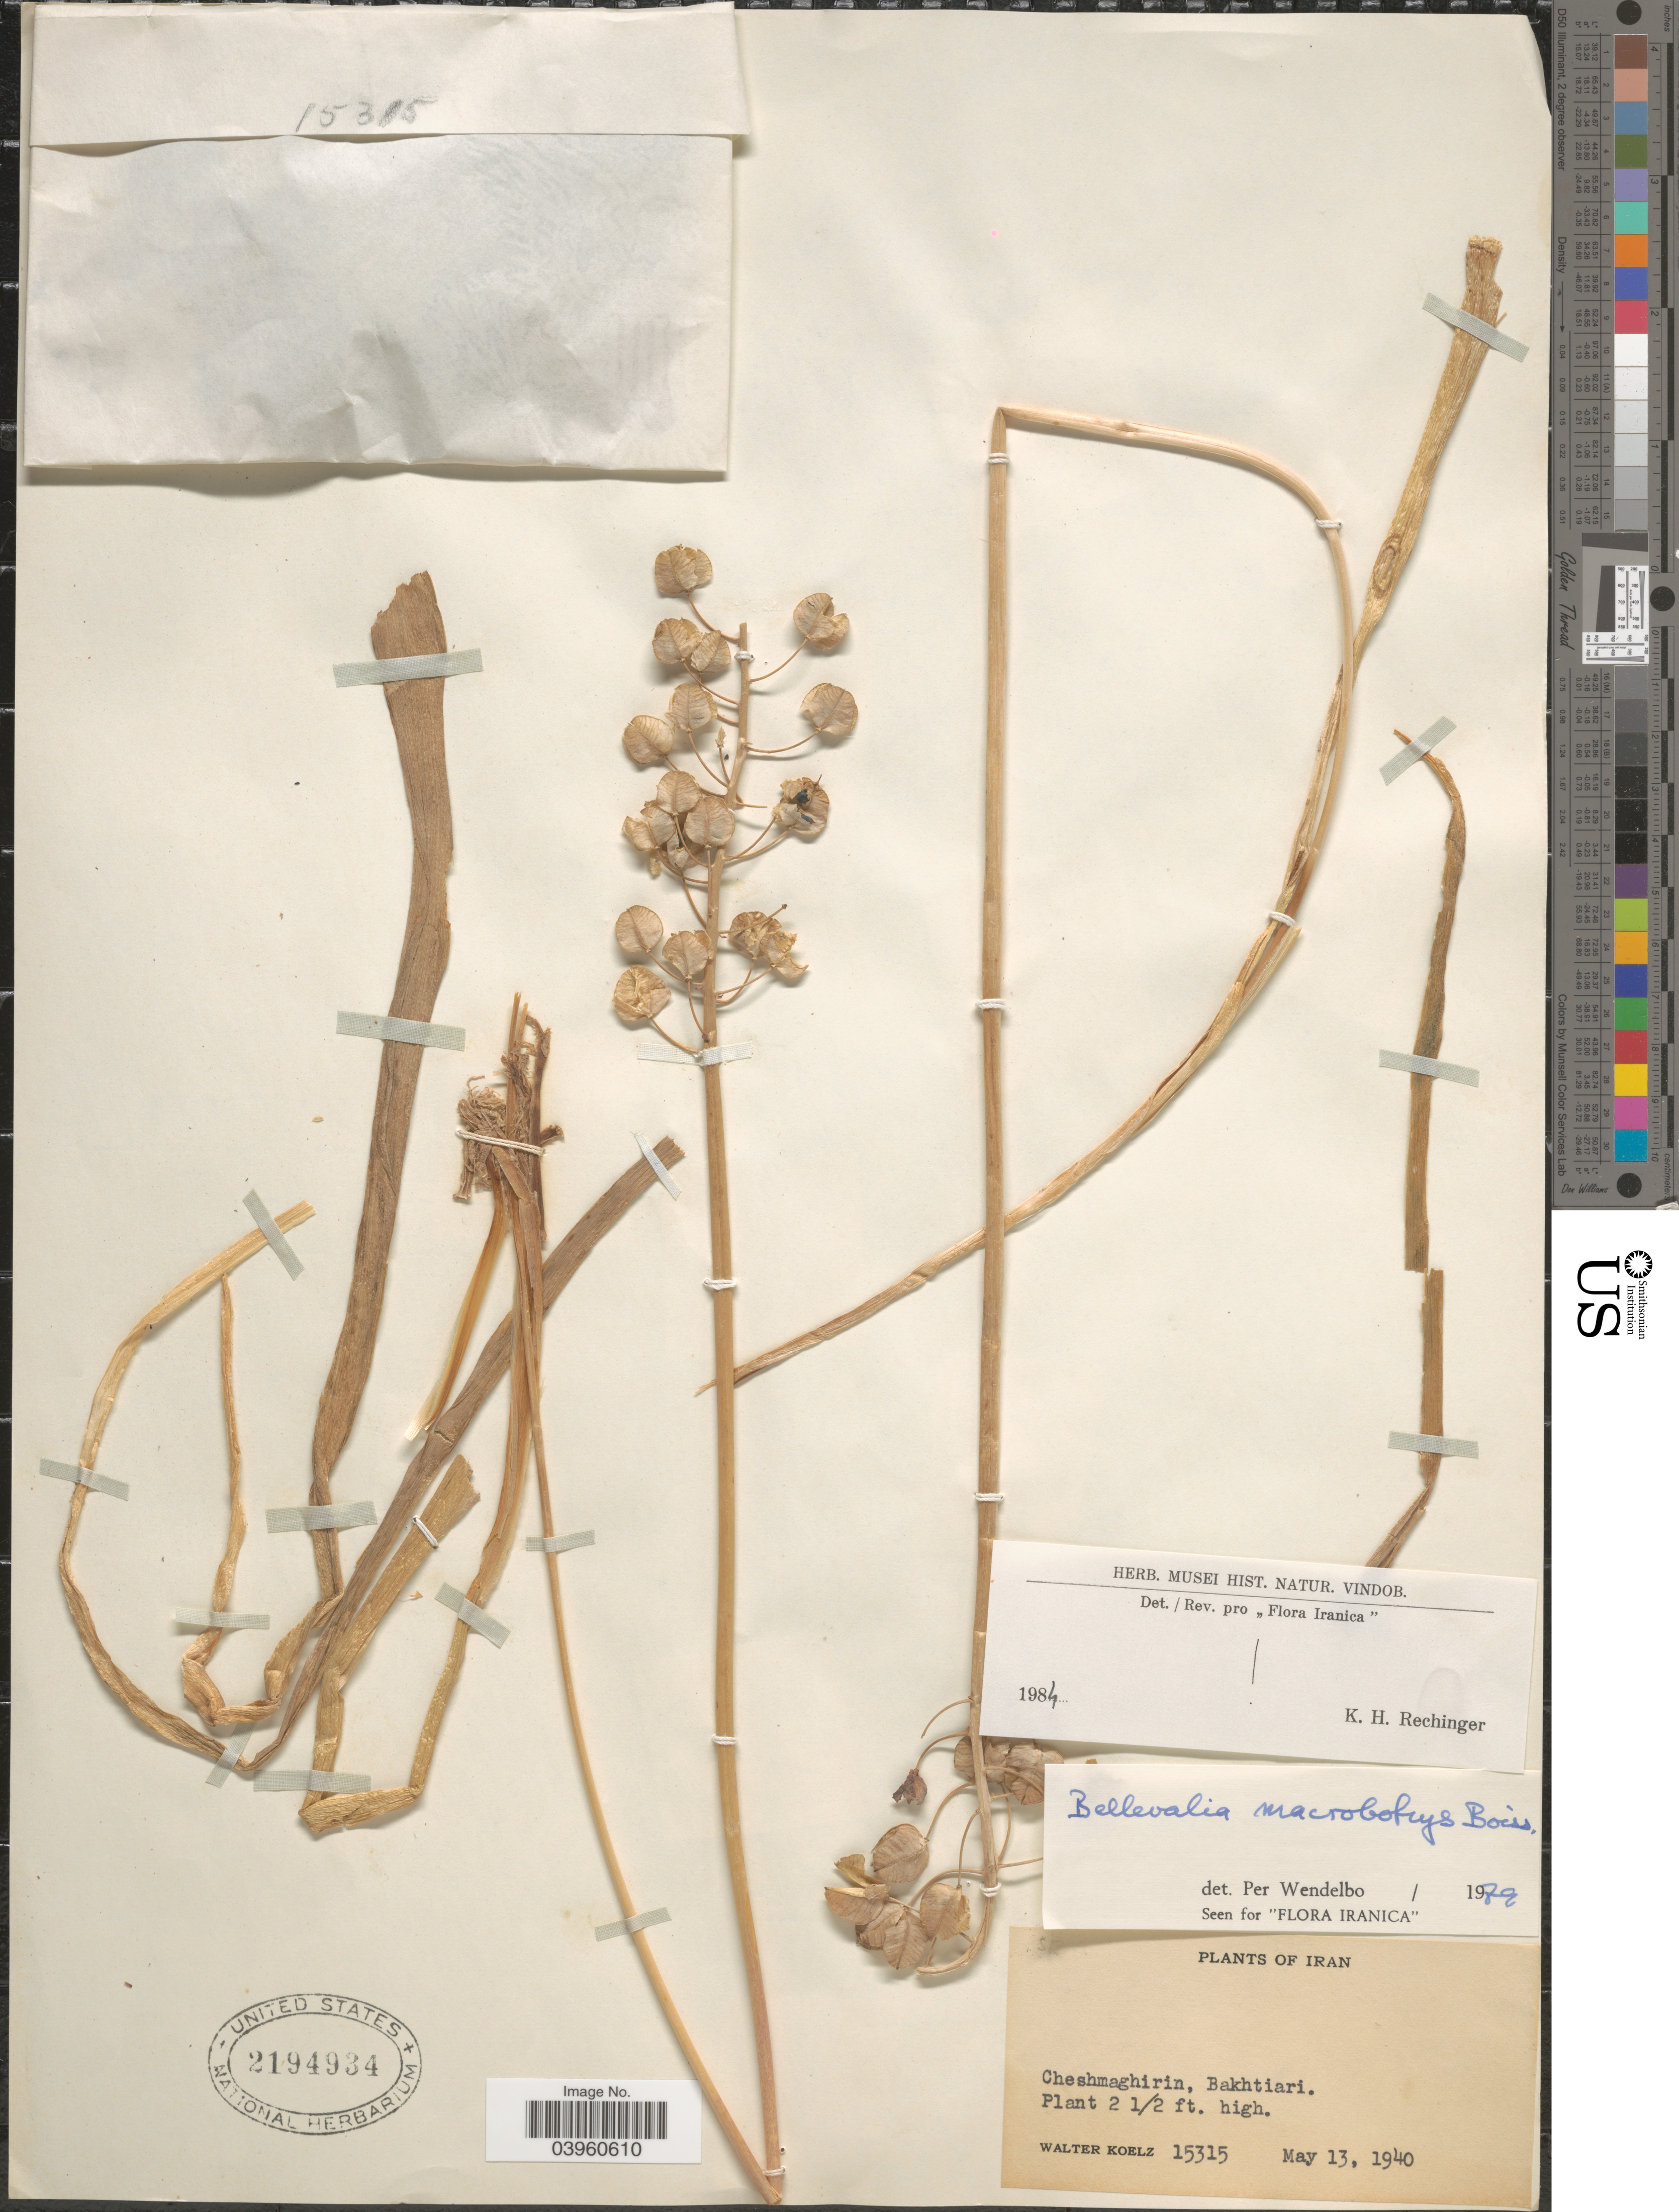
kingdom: Plantae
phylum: Tracheophyta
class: Liliopsida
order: Asparagales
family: Asparagaceae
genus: Bellevalia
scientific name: Bellevalia macrobotrys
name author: Boiss.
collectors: W. N. Koelz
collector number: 15315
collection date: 1940-05-13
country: Iran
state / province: Chahar Mahaal and Bakhtiari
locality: Cheshmaghirin, Bakhtiari.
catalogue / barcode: US 2194934